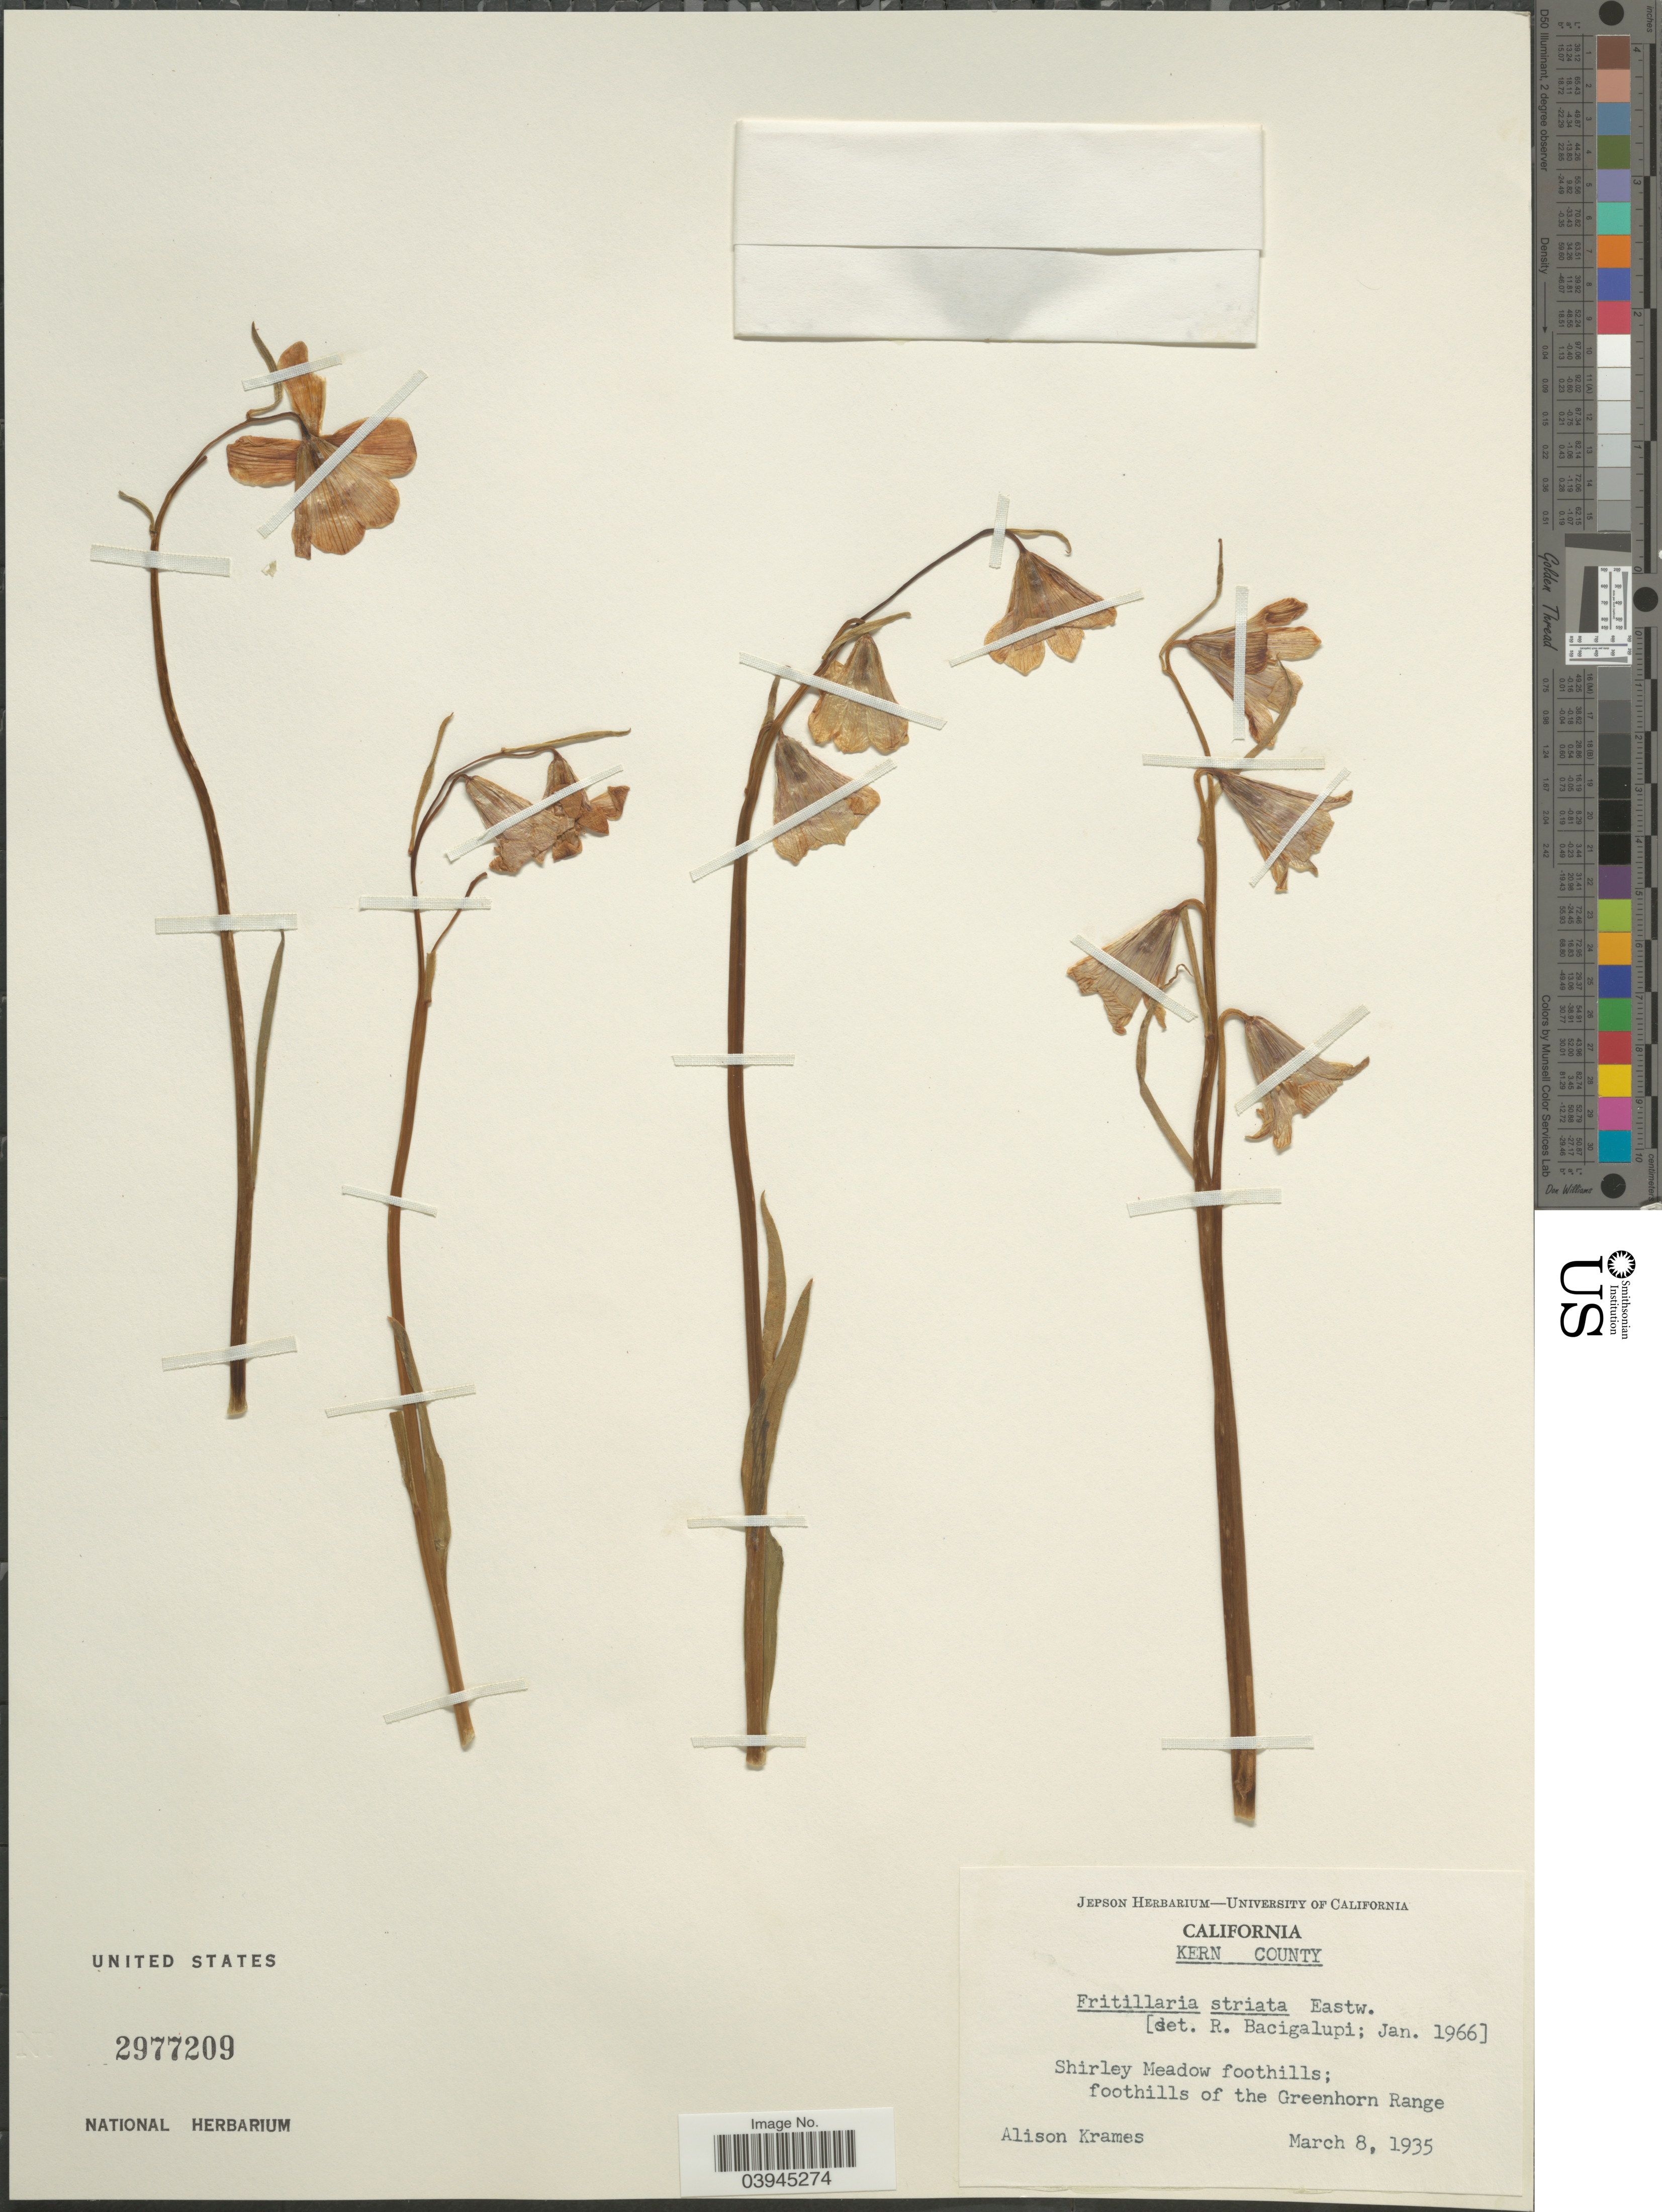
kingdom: Plantae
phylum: Tracheophyta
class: Liliopsida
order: Liliales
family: Liliaceae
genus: Fritillaria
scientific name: Fritillaria striata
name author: Eastw.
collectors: A. Krames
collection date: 1935-03-08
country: United States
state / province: California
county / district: Kern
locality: Kern County. Shirley Meadow foothills; foothills of the Greenhorn Range.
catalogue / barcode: US 2977209